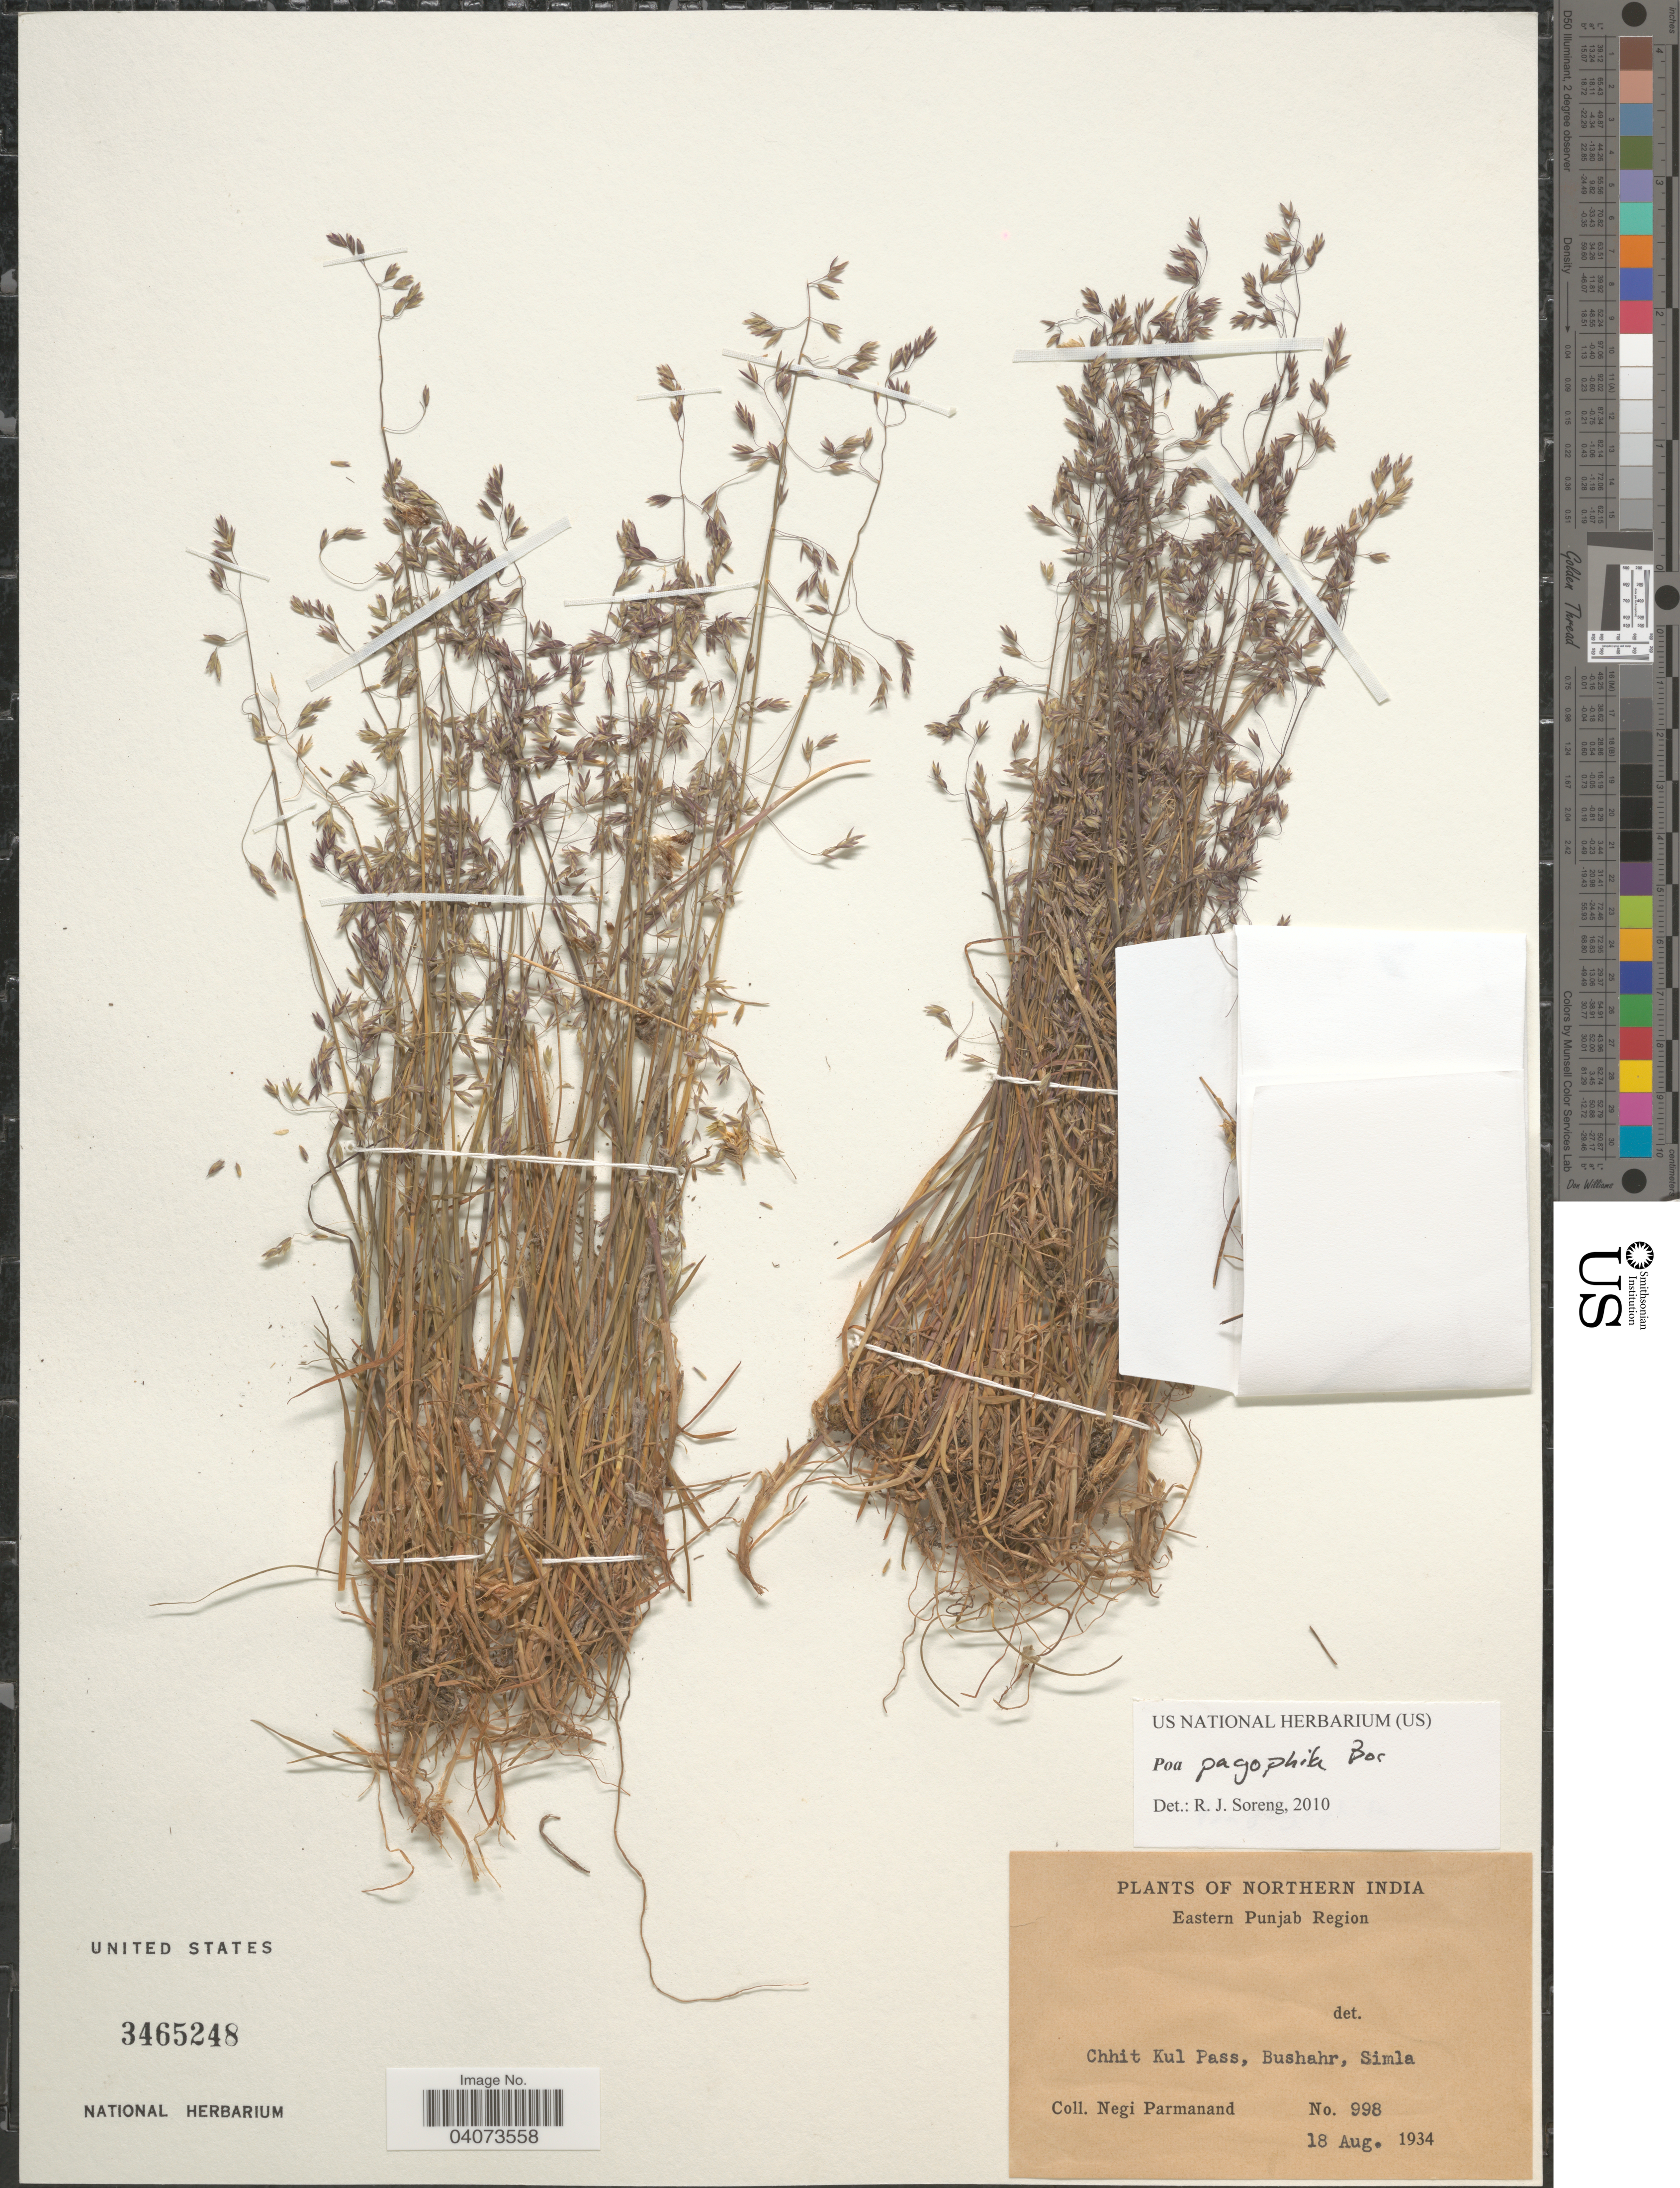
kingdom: Plantae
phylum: Tracheophyta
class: Liliopsida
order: Poales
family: Poaceae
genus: Poa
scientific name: Poa pagophila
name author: Bor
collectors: N. Parmanand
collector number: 998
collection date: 1934-08-18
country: India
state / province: Himachal Pradesh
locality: Northern India. Eastern Punjab Region. Chhit Kul Pass, Bushahr, Simla.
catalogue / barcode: US 3465248